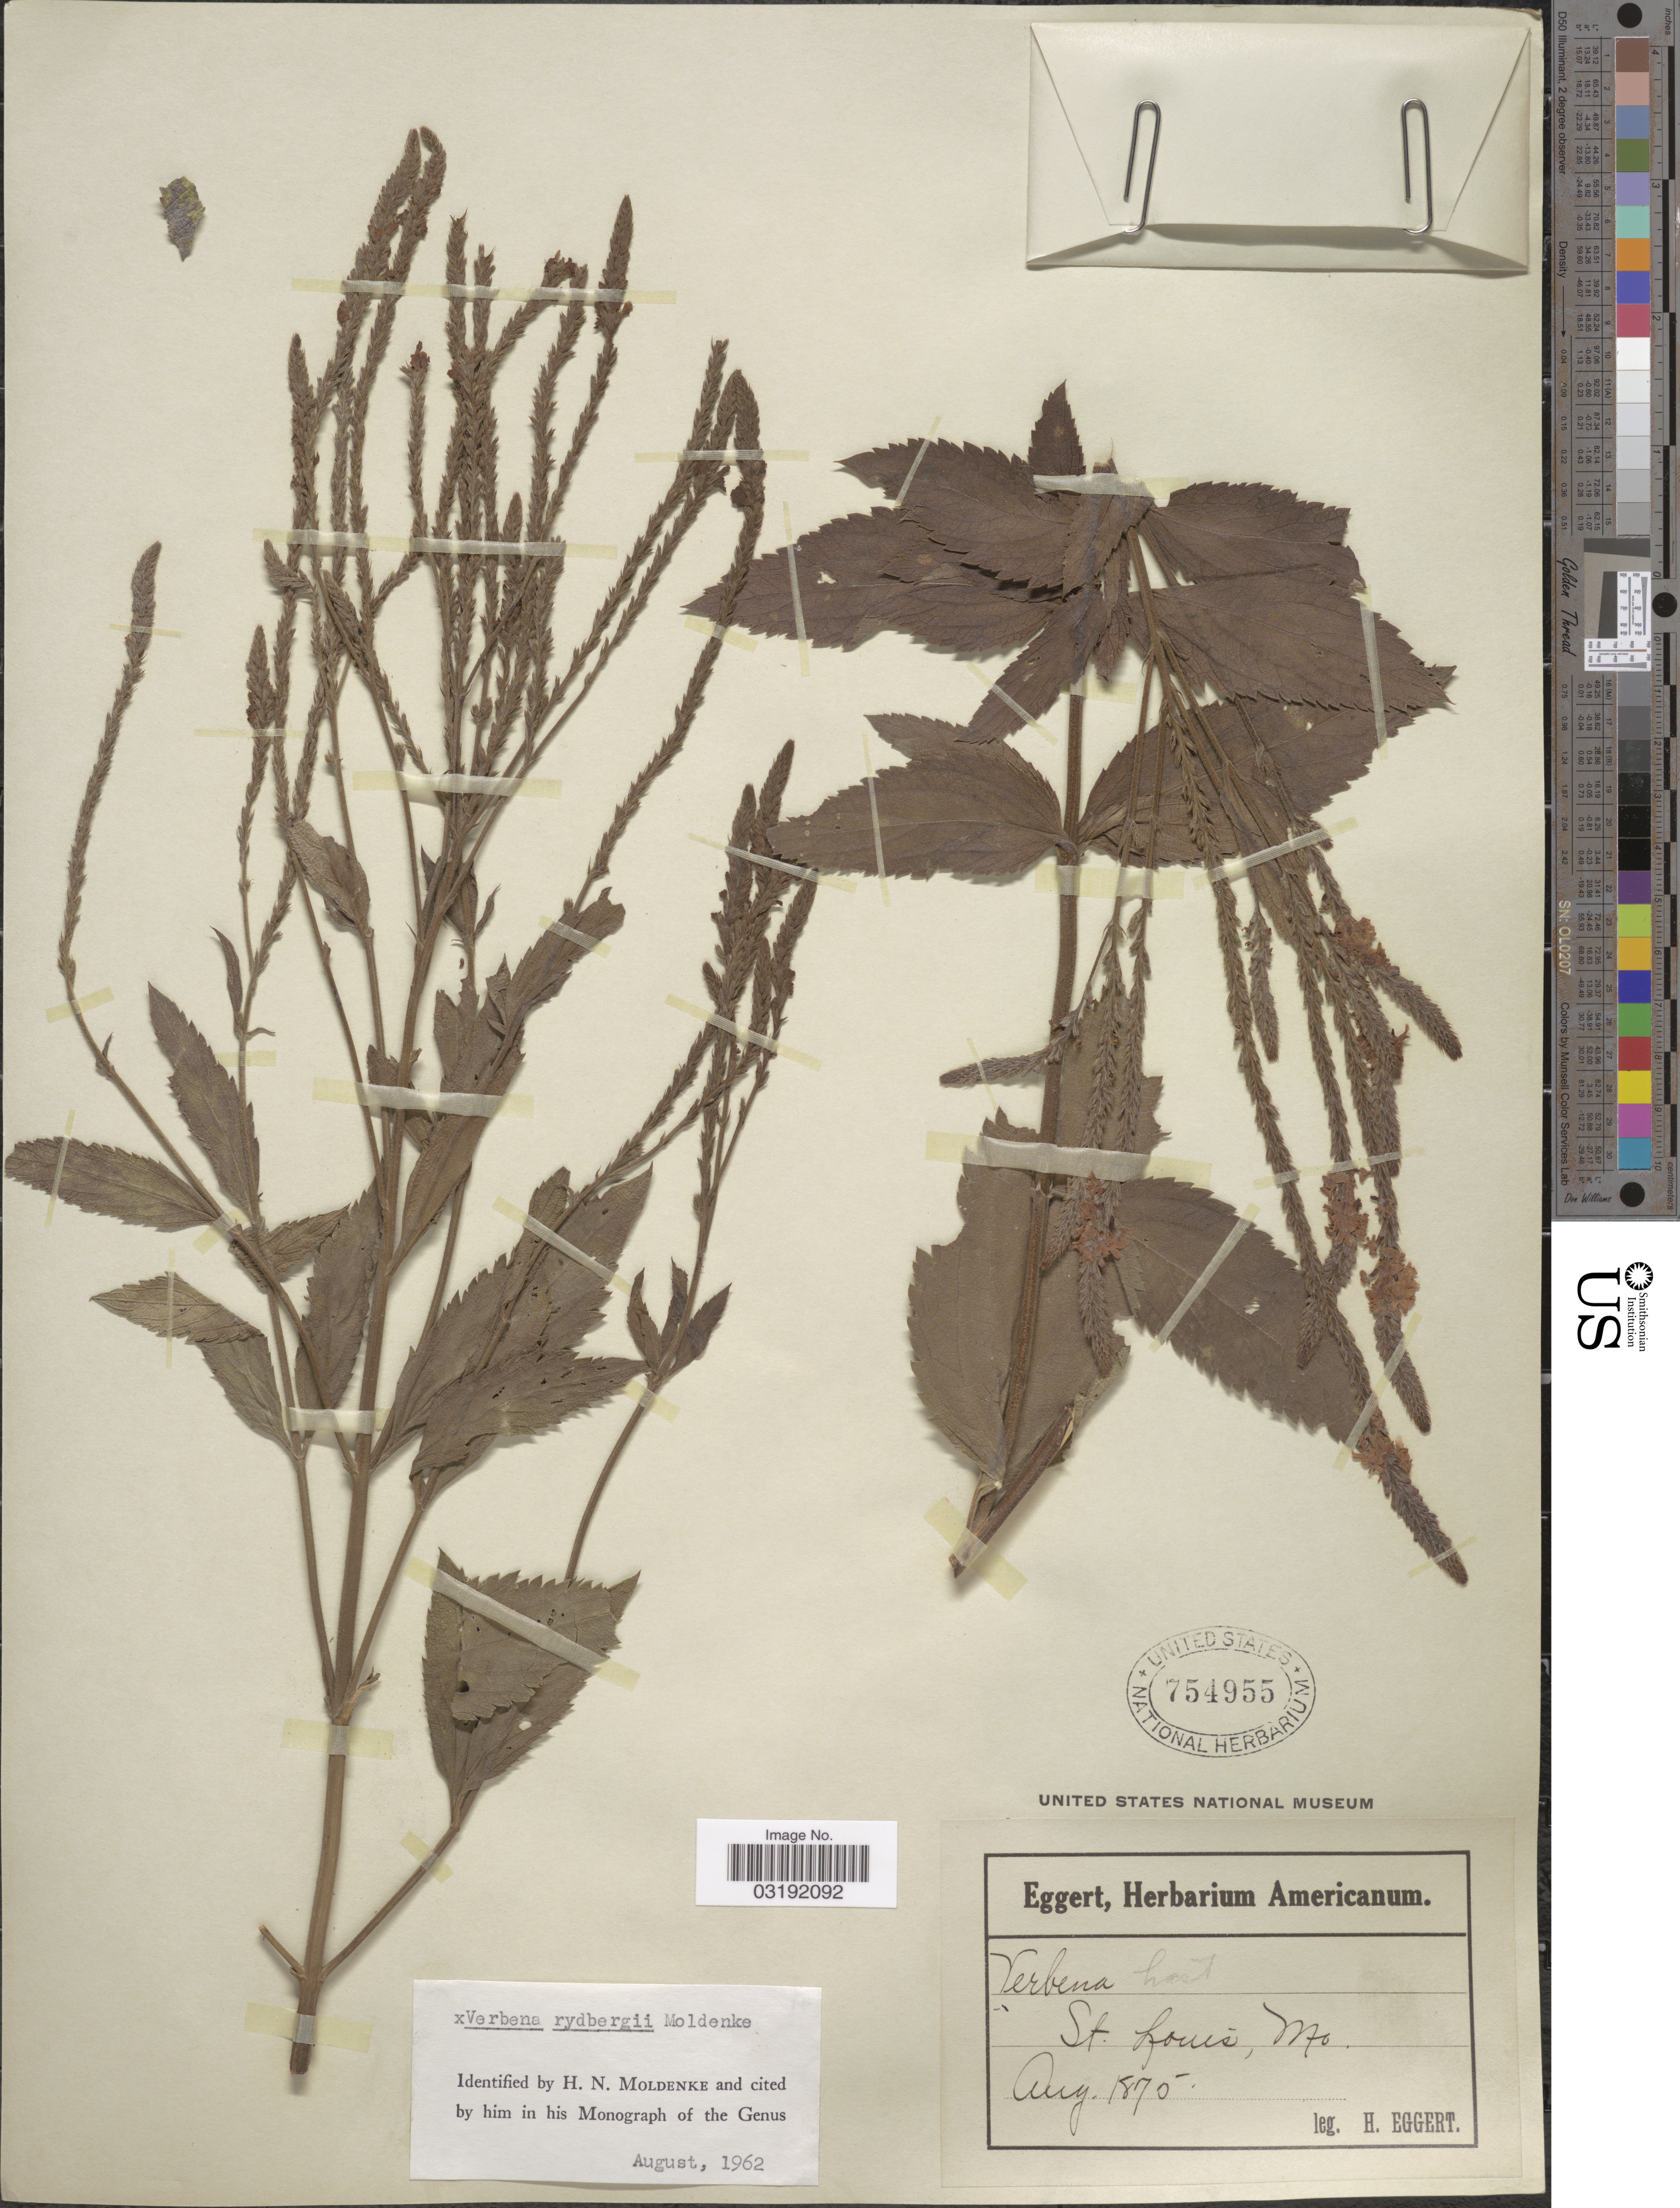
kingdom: Plantae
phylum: Tracheophyta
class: Magnoliopsida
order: Lamiales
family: Verbenaceae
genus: Verbena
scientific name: Verbena rydbergii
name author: Moldenke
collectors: H. Eggert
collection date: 1875-08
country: United States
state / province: Missouri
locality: St. Louis.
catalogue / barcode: US 754955